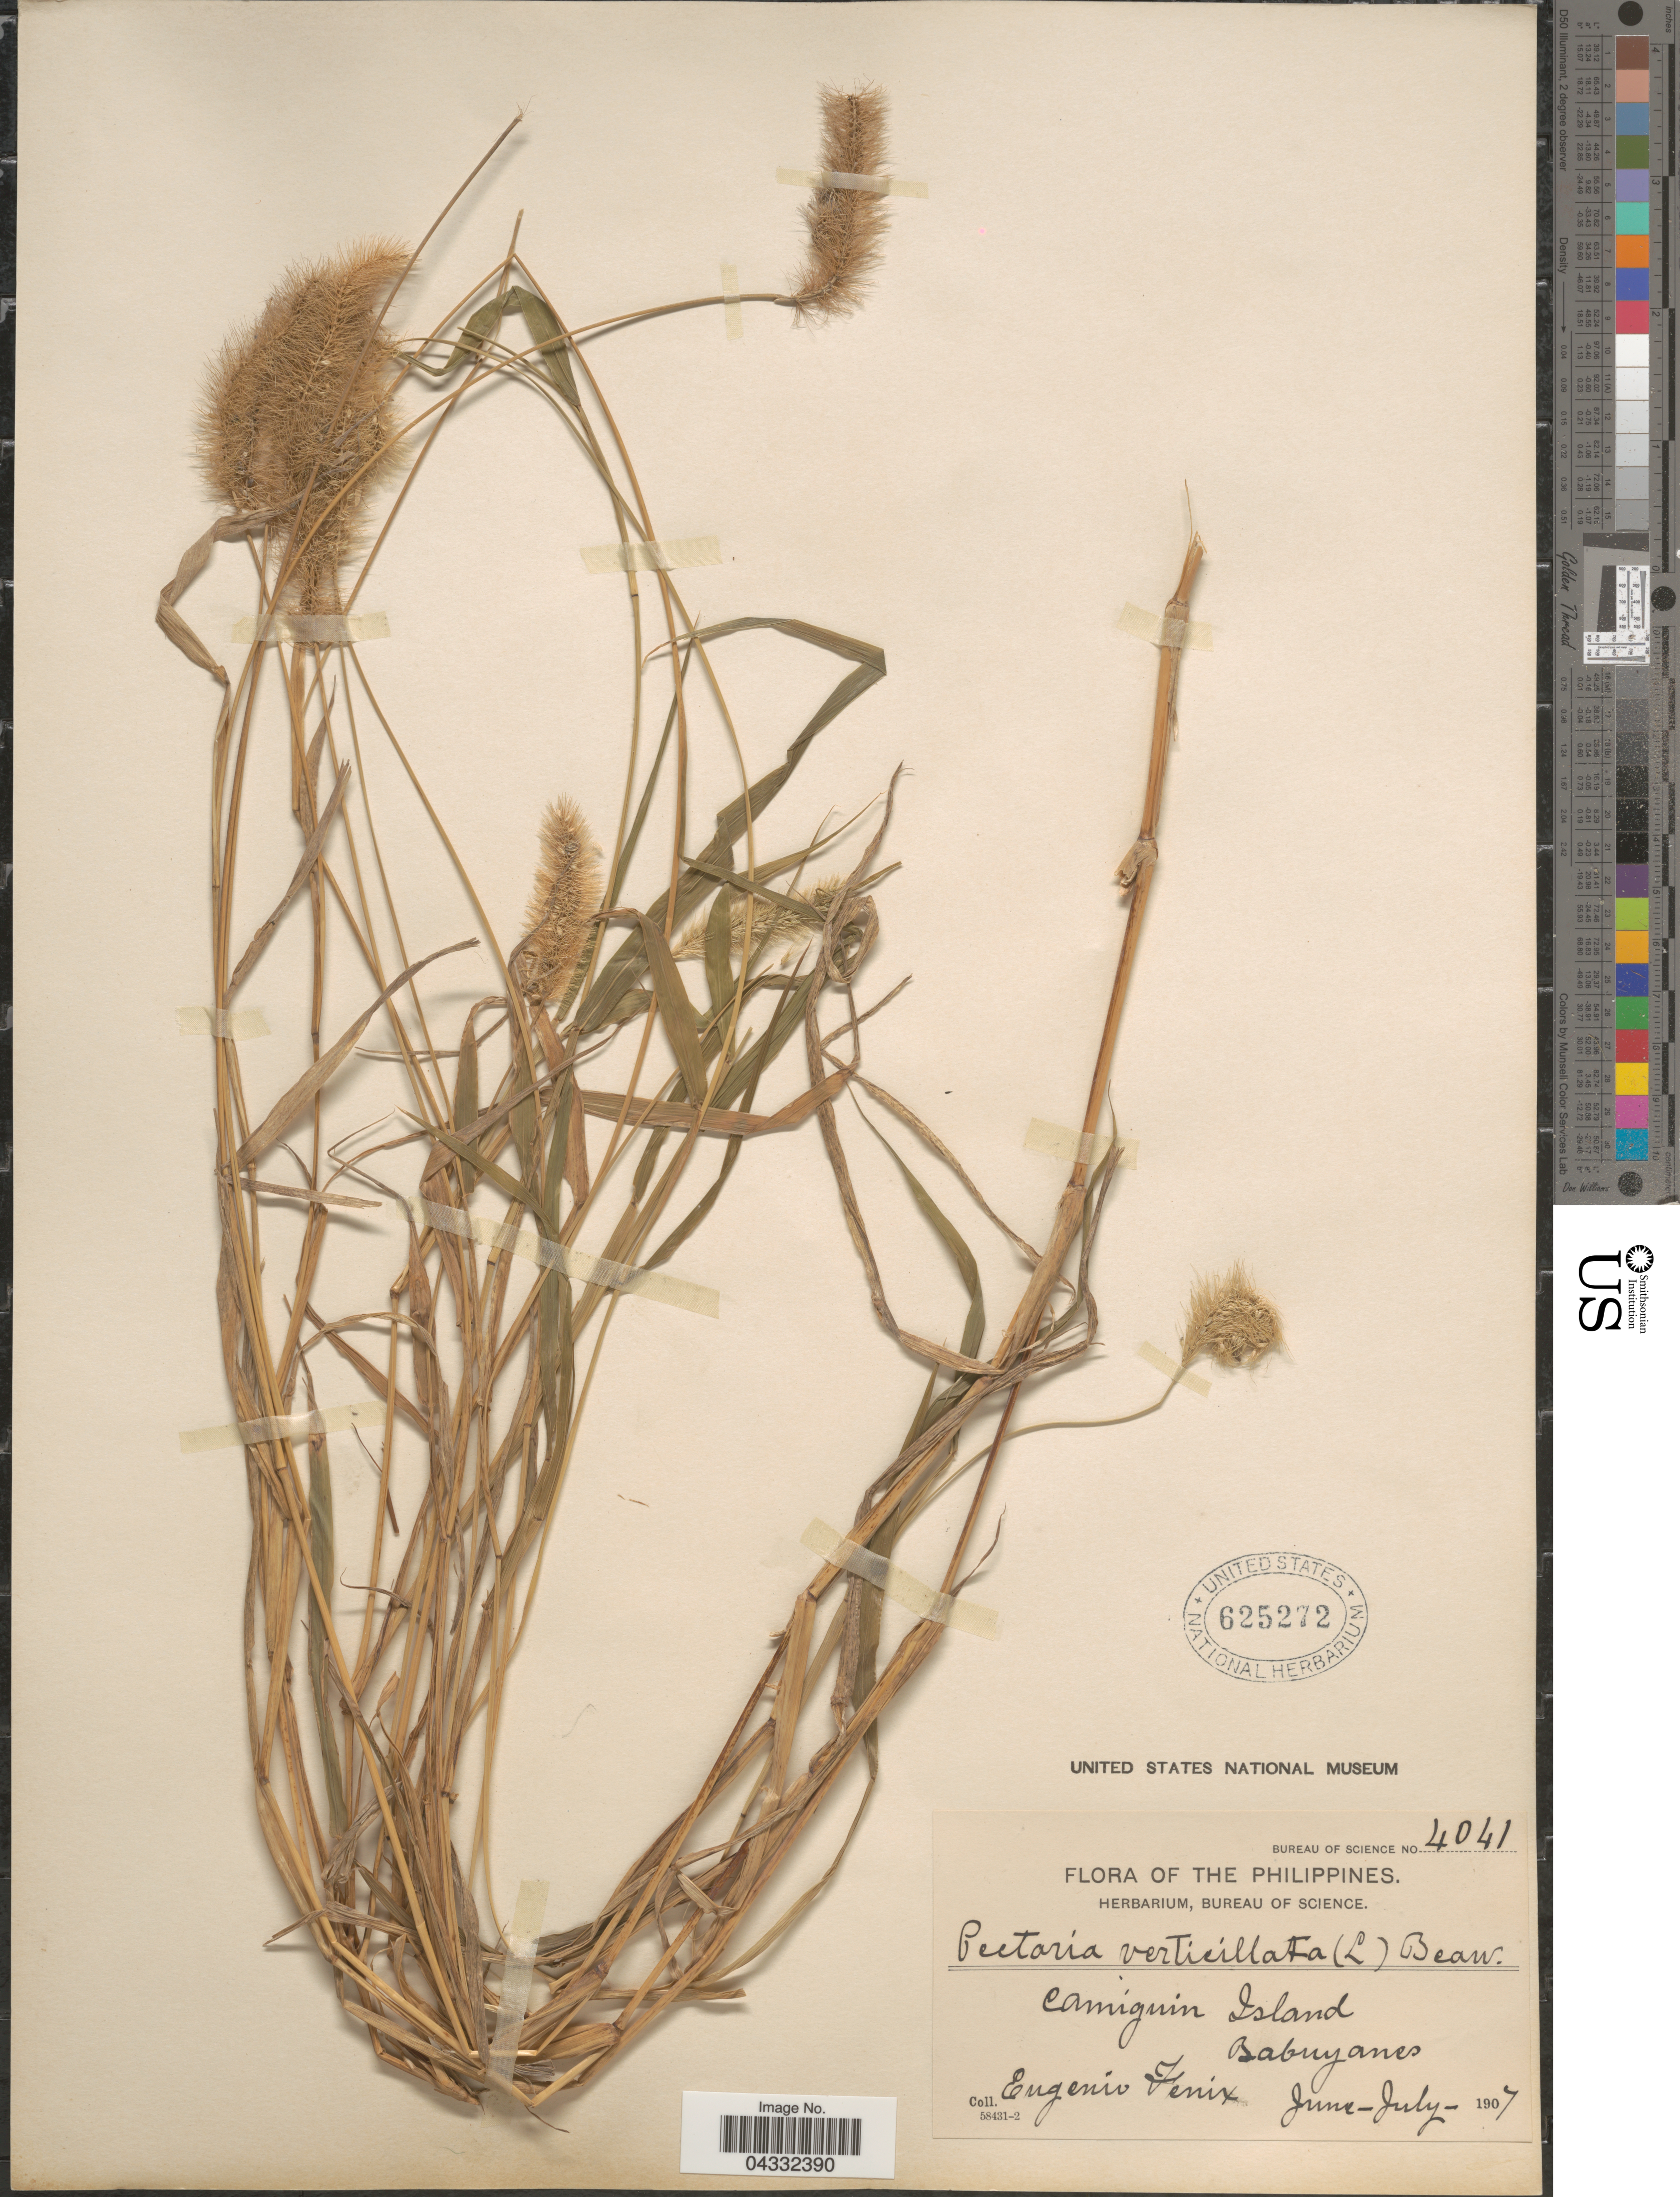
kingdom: Plantae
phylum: Tracheophyta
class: Liliopsida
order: Poales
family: Poaceae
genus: Setaria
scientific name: Setaria verticillata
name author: (L.) P. Beauv.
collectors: E. Fénix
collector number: Bureau of Science 4041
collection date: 1907-06/1907-07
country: Philippines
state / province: Northern Mindanao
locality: Camíguin Island. Babuyanes.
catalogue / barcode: US 625272